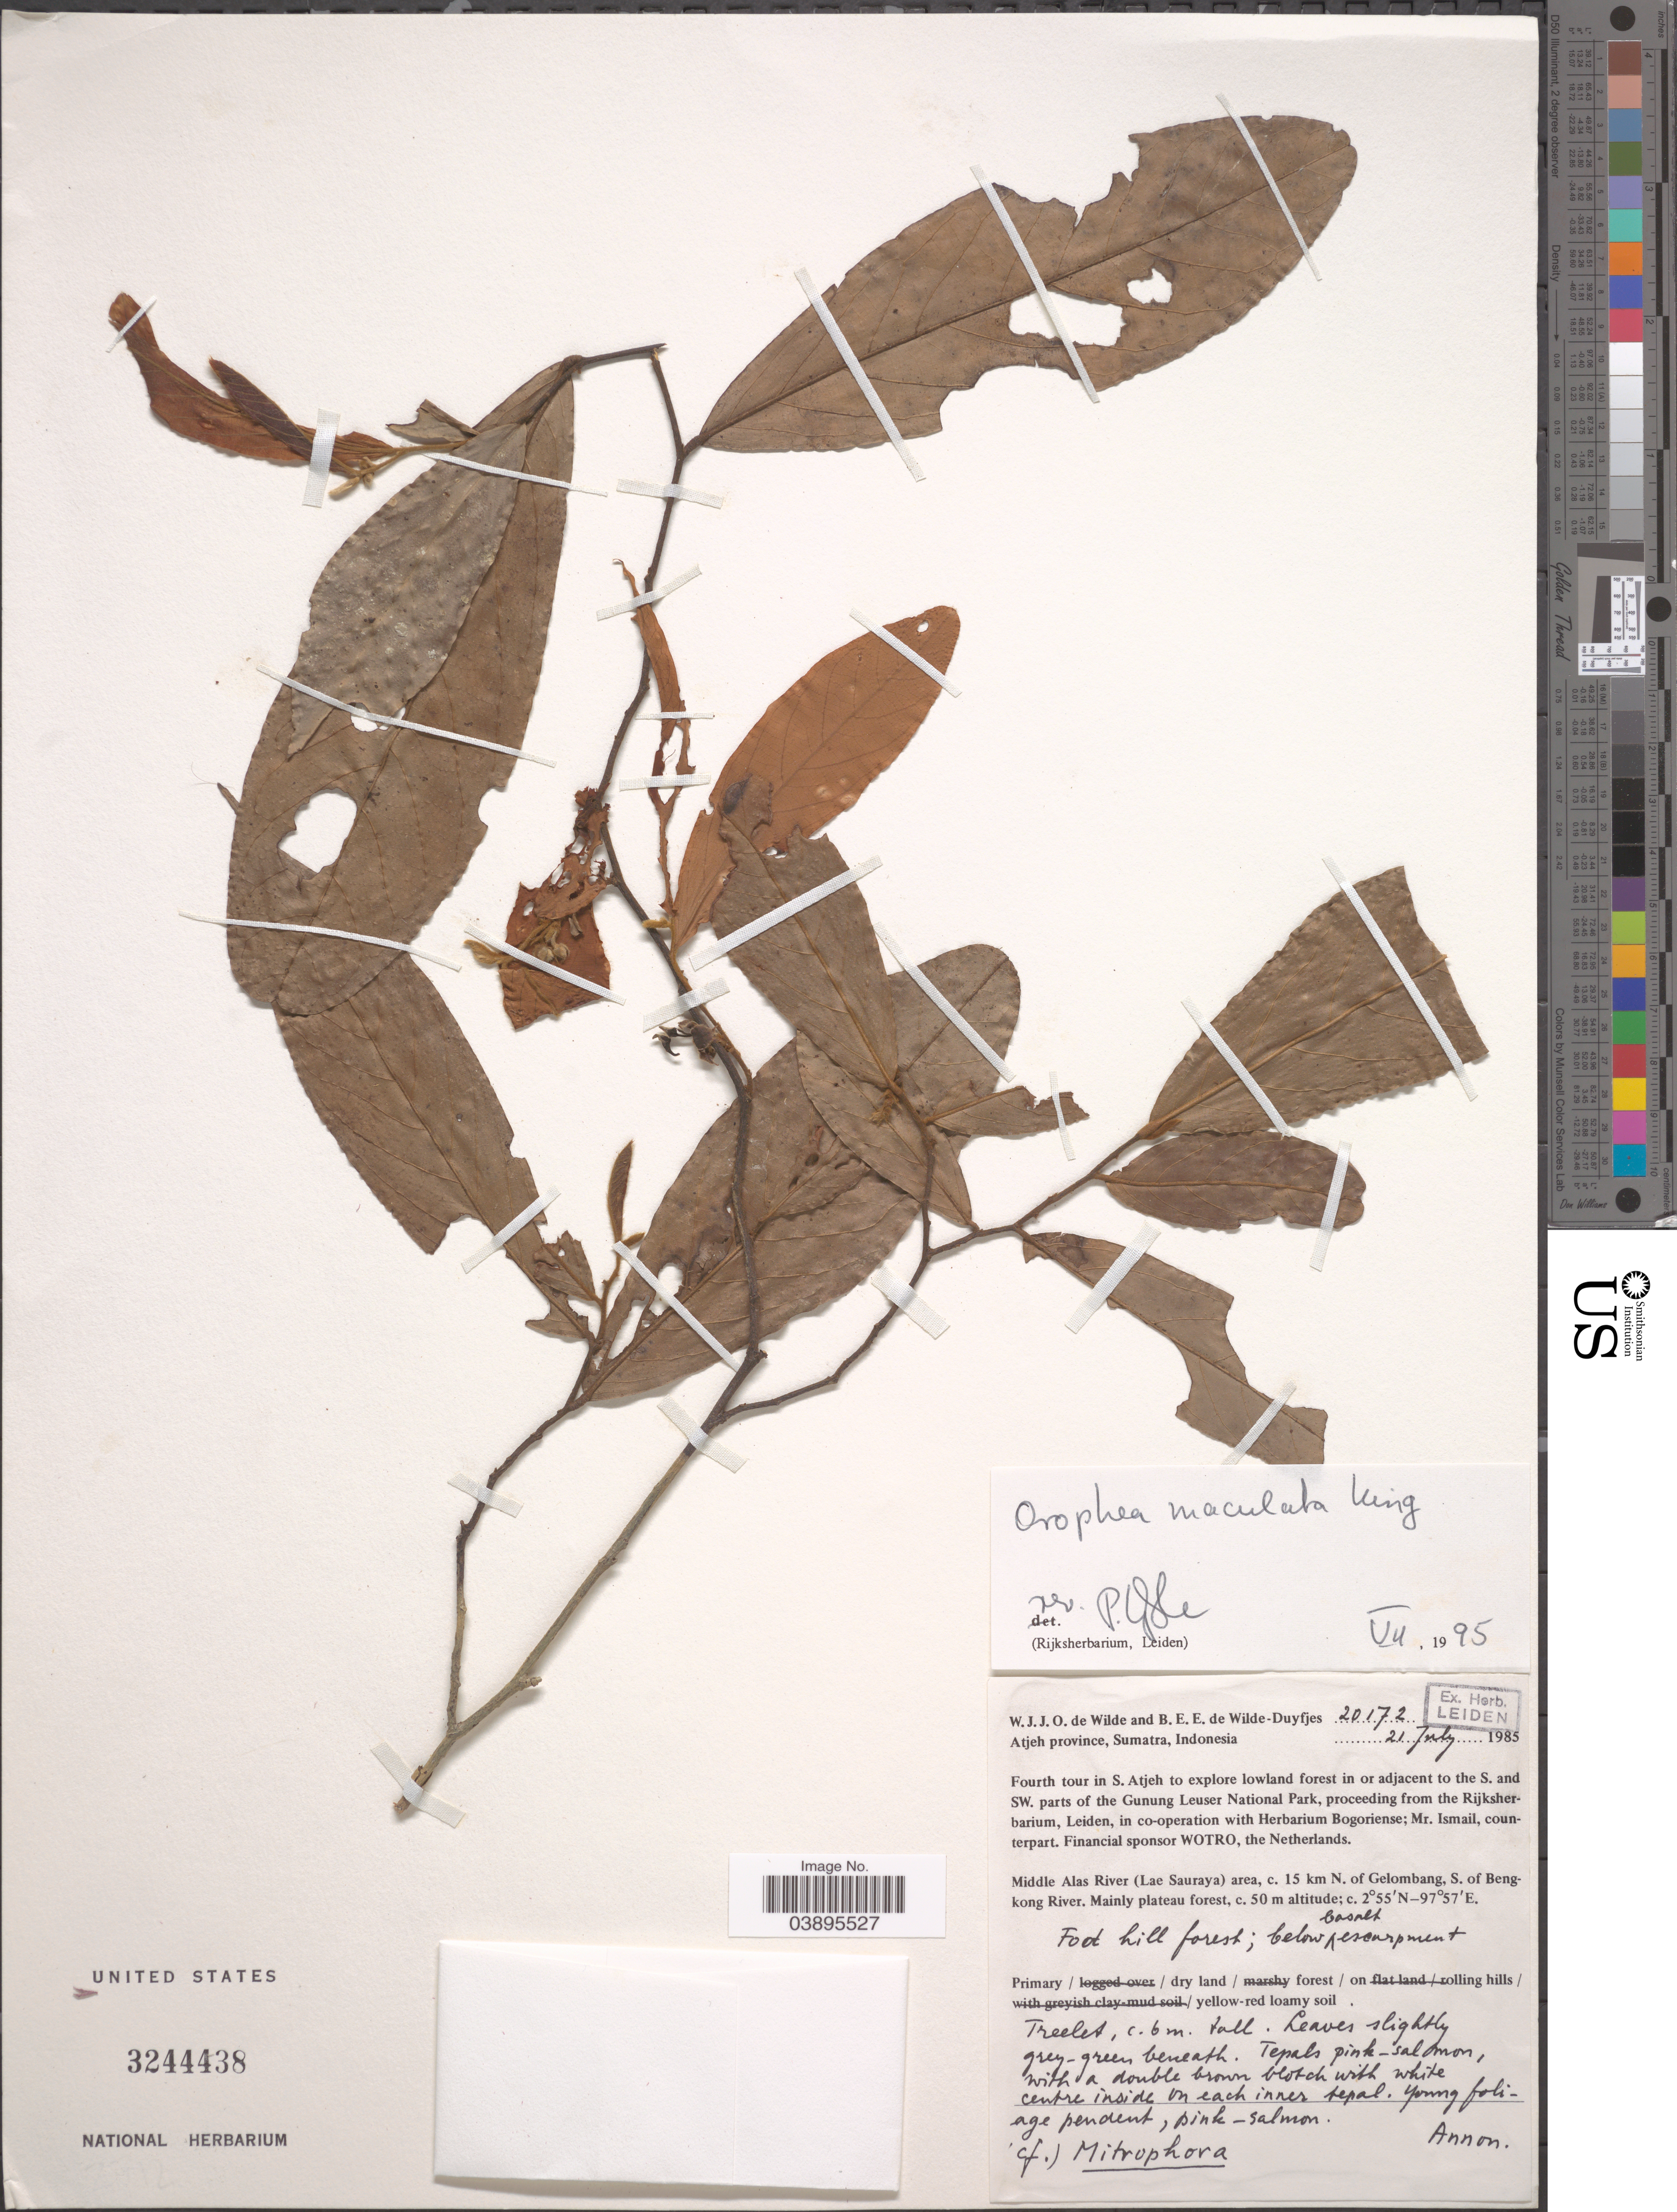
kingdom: Plantae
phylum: Tracheophyta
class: Magnoliopsida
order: Magnoliales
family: Annonaceae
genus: Orophea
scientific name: Orophea maculata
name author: Merr.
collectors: W. J. de Wilde & B. E. de Wilde-Duyfjes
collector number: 20172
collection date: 1985-07-21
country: Indonesia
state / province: Sumatra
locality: Atjeh province, Sumatra. In S. Atjeh to explore lowland forest in or adjacent to the S. and SW. parts of the Gunung Leuser National Park. Middle Alas River (Lae Sauraya) area, c. 15 km N. of Gelombang, S. of Bengkong River.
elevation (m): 50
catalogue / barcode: US 3244438